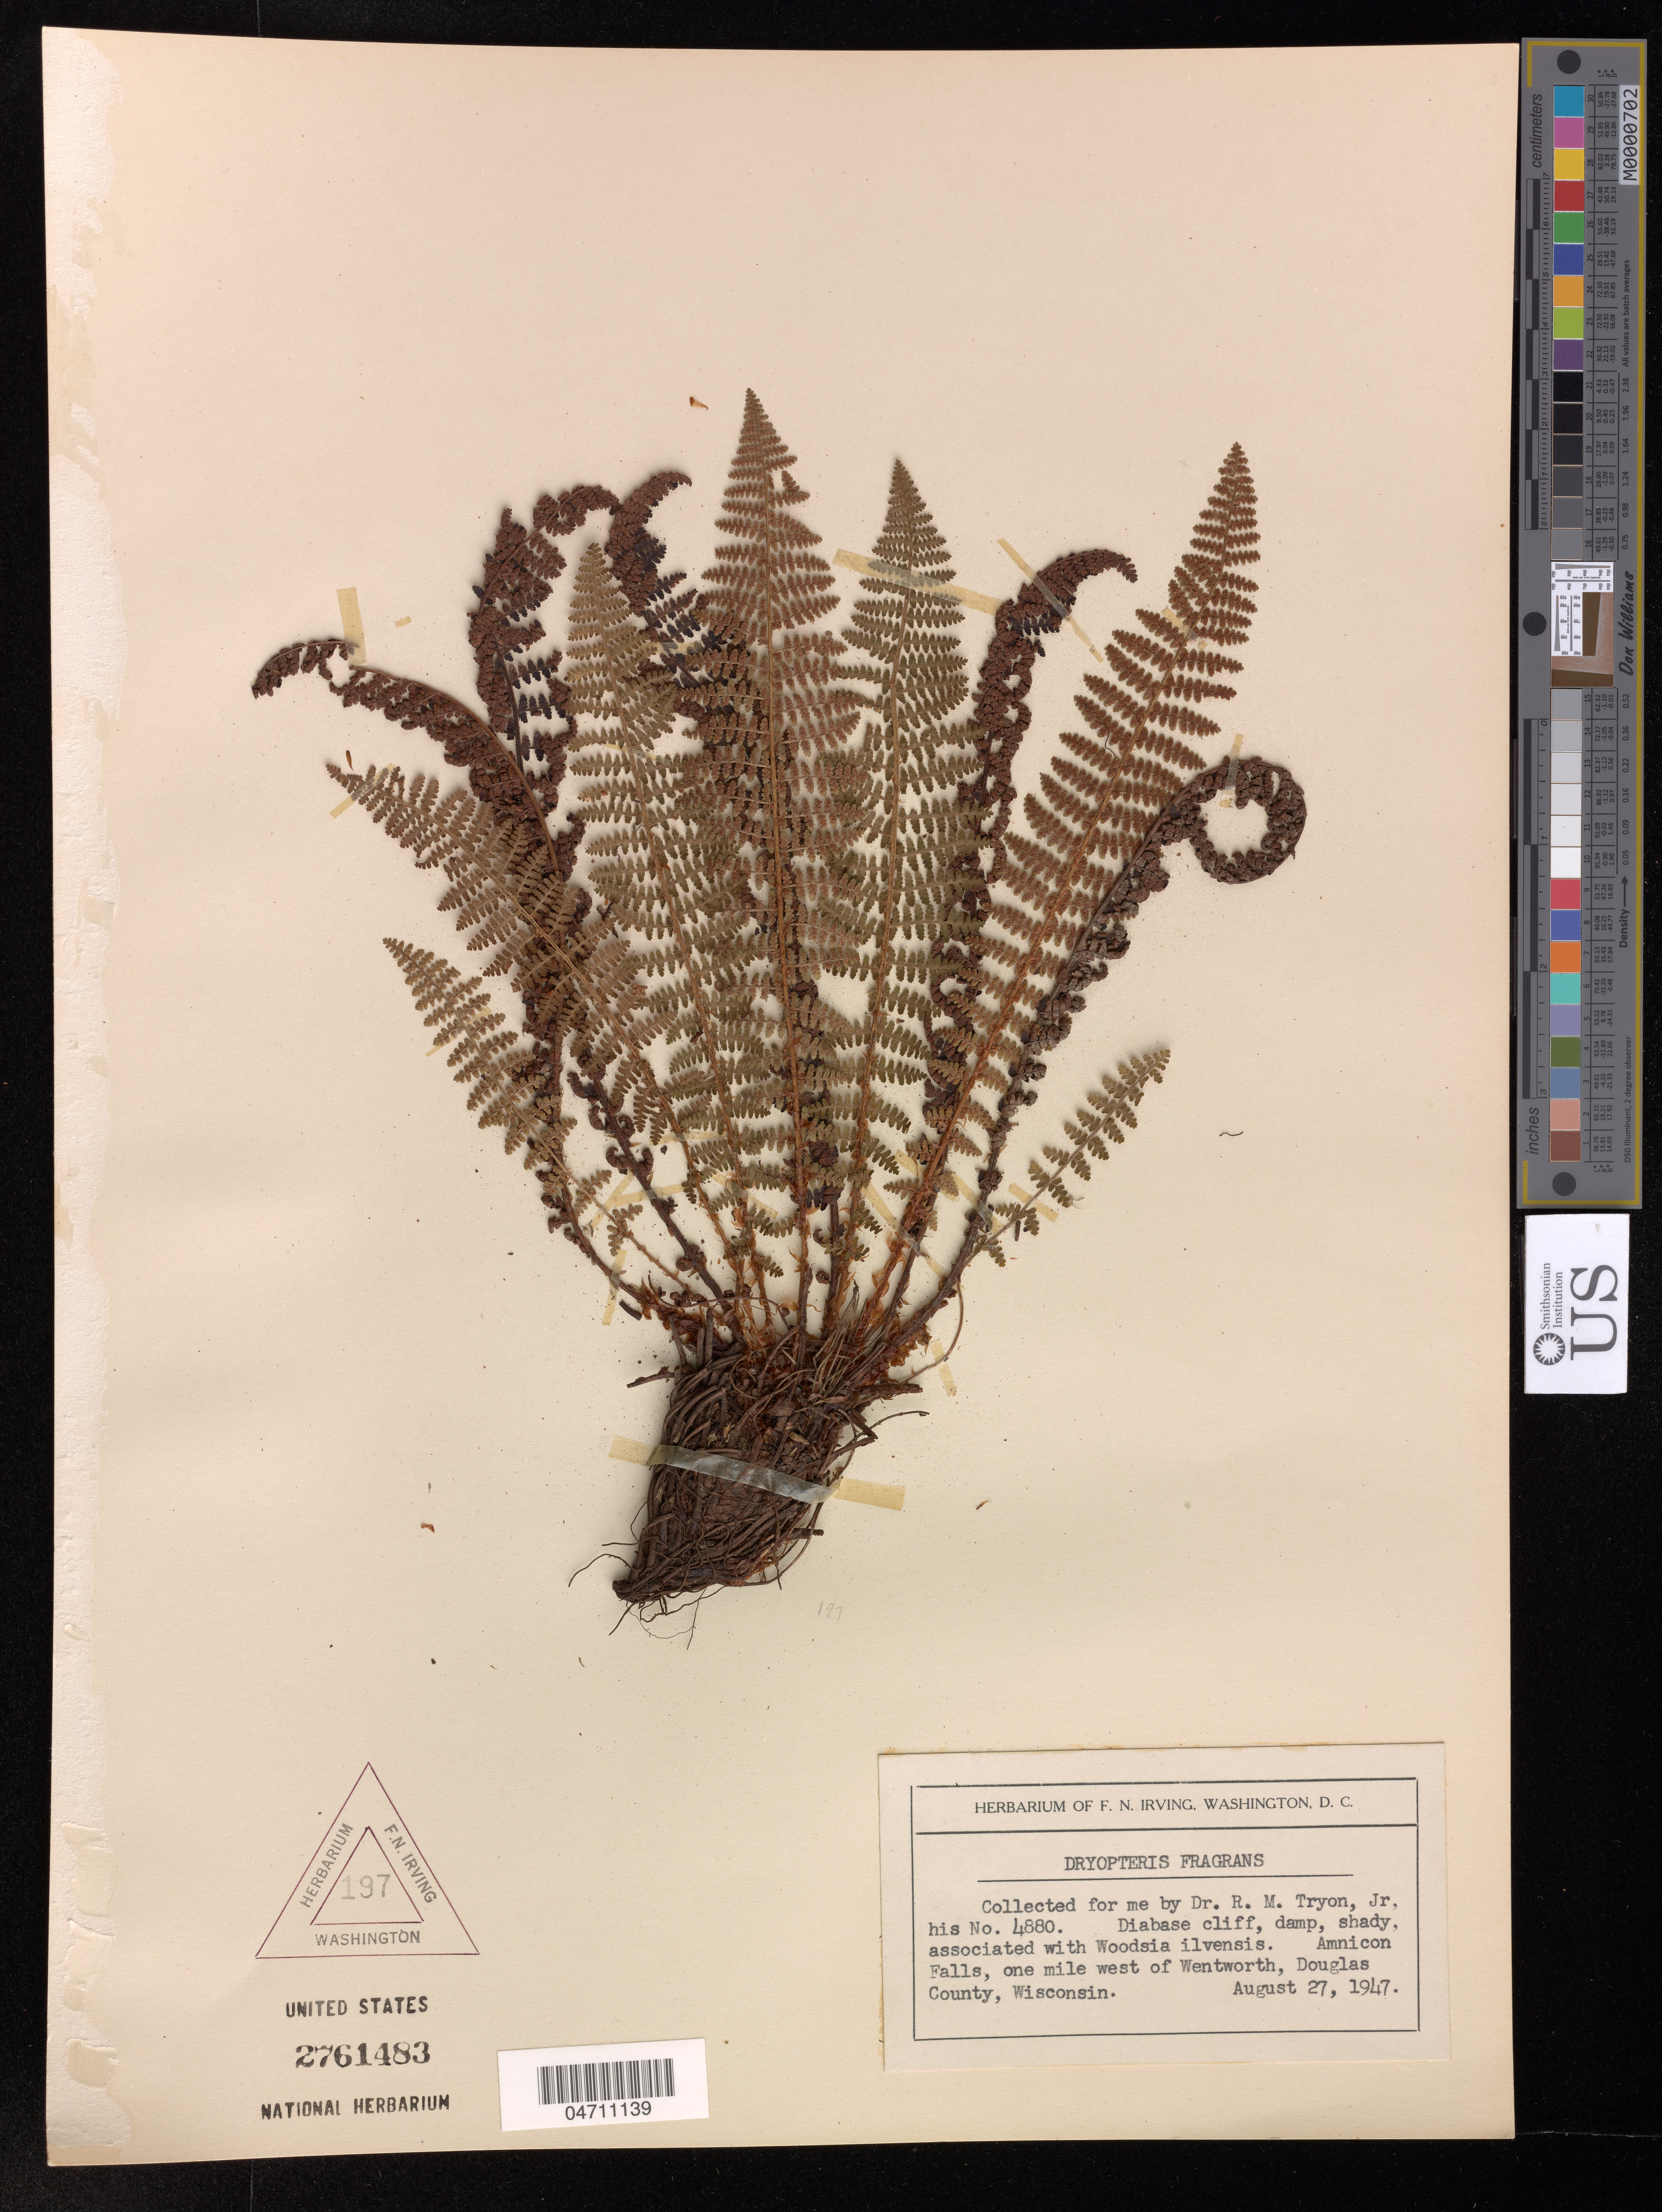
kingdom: Plantae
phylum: Tracheophyta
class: Polypodiopsida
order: Polypodiales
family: Dryopteridaceae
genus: Dryopteris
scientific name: Dryopteris fragrans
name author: (L.) Schott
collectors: R. Tyron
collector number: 4880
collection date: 1947-08-27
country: United States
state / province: Wisconsin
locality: Amnicon Falls, one mile west of Wenthworth, Douglas County.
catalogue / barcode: US 2761483